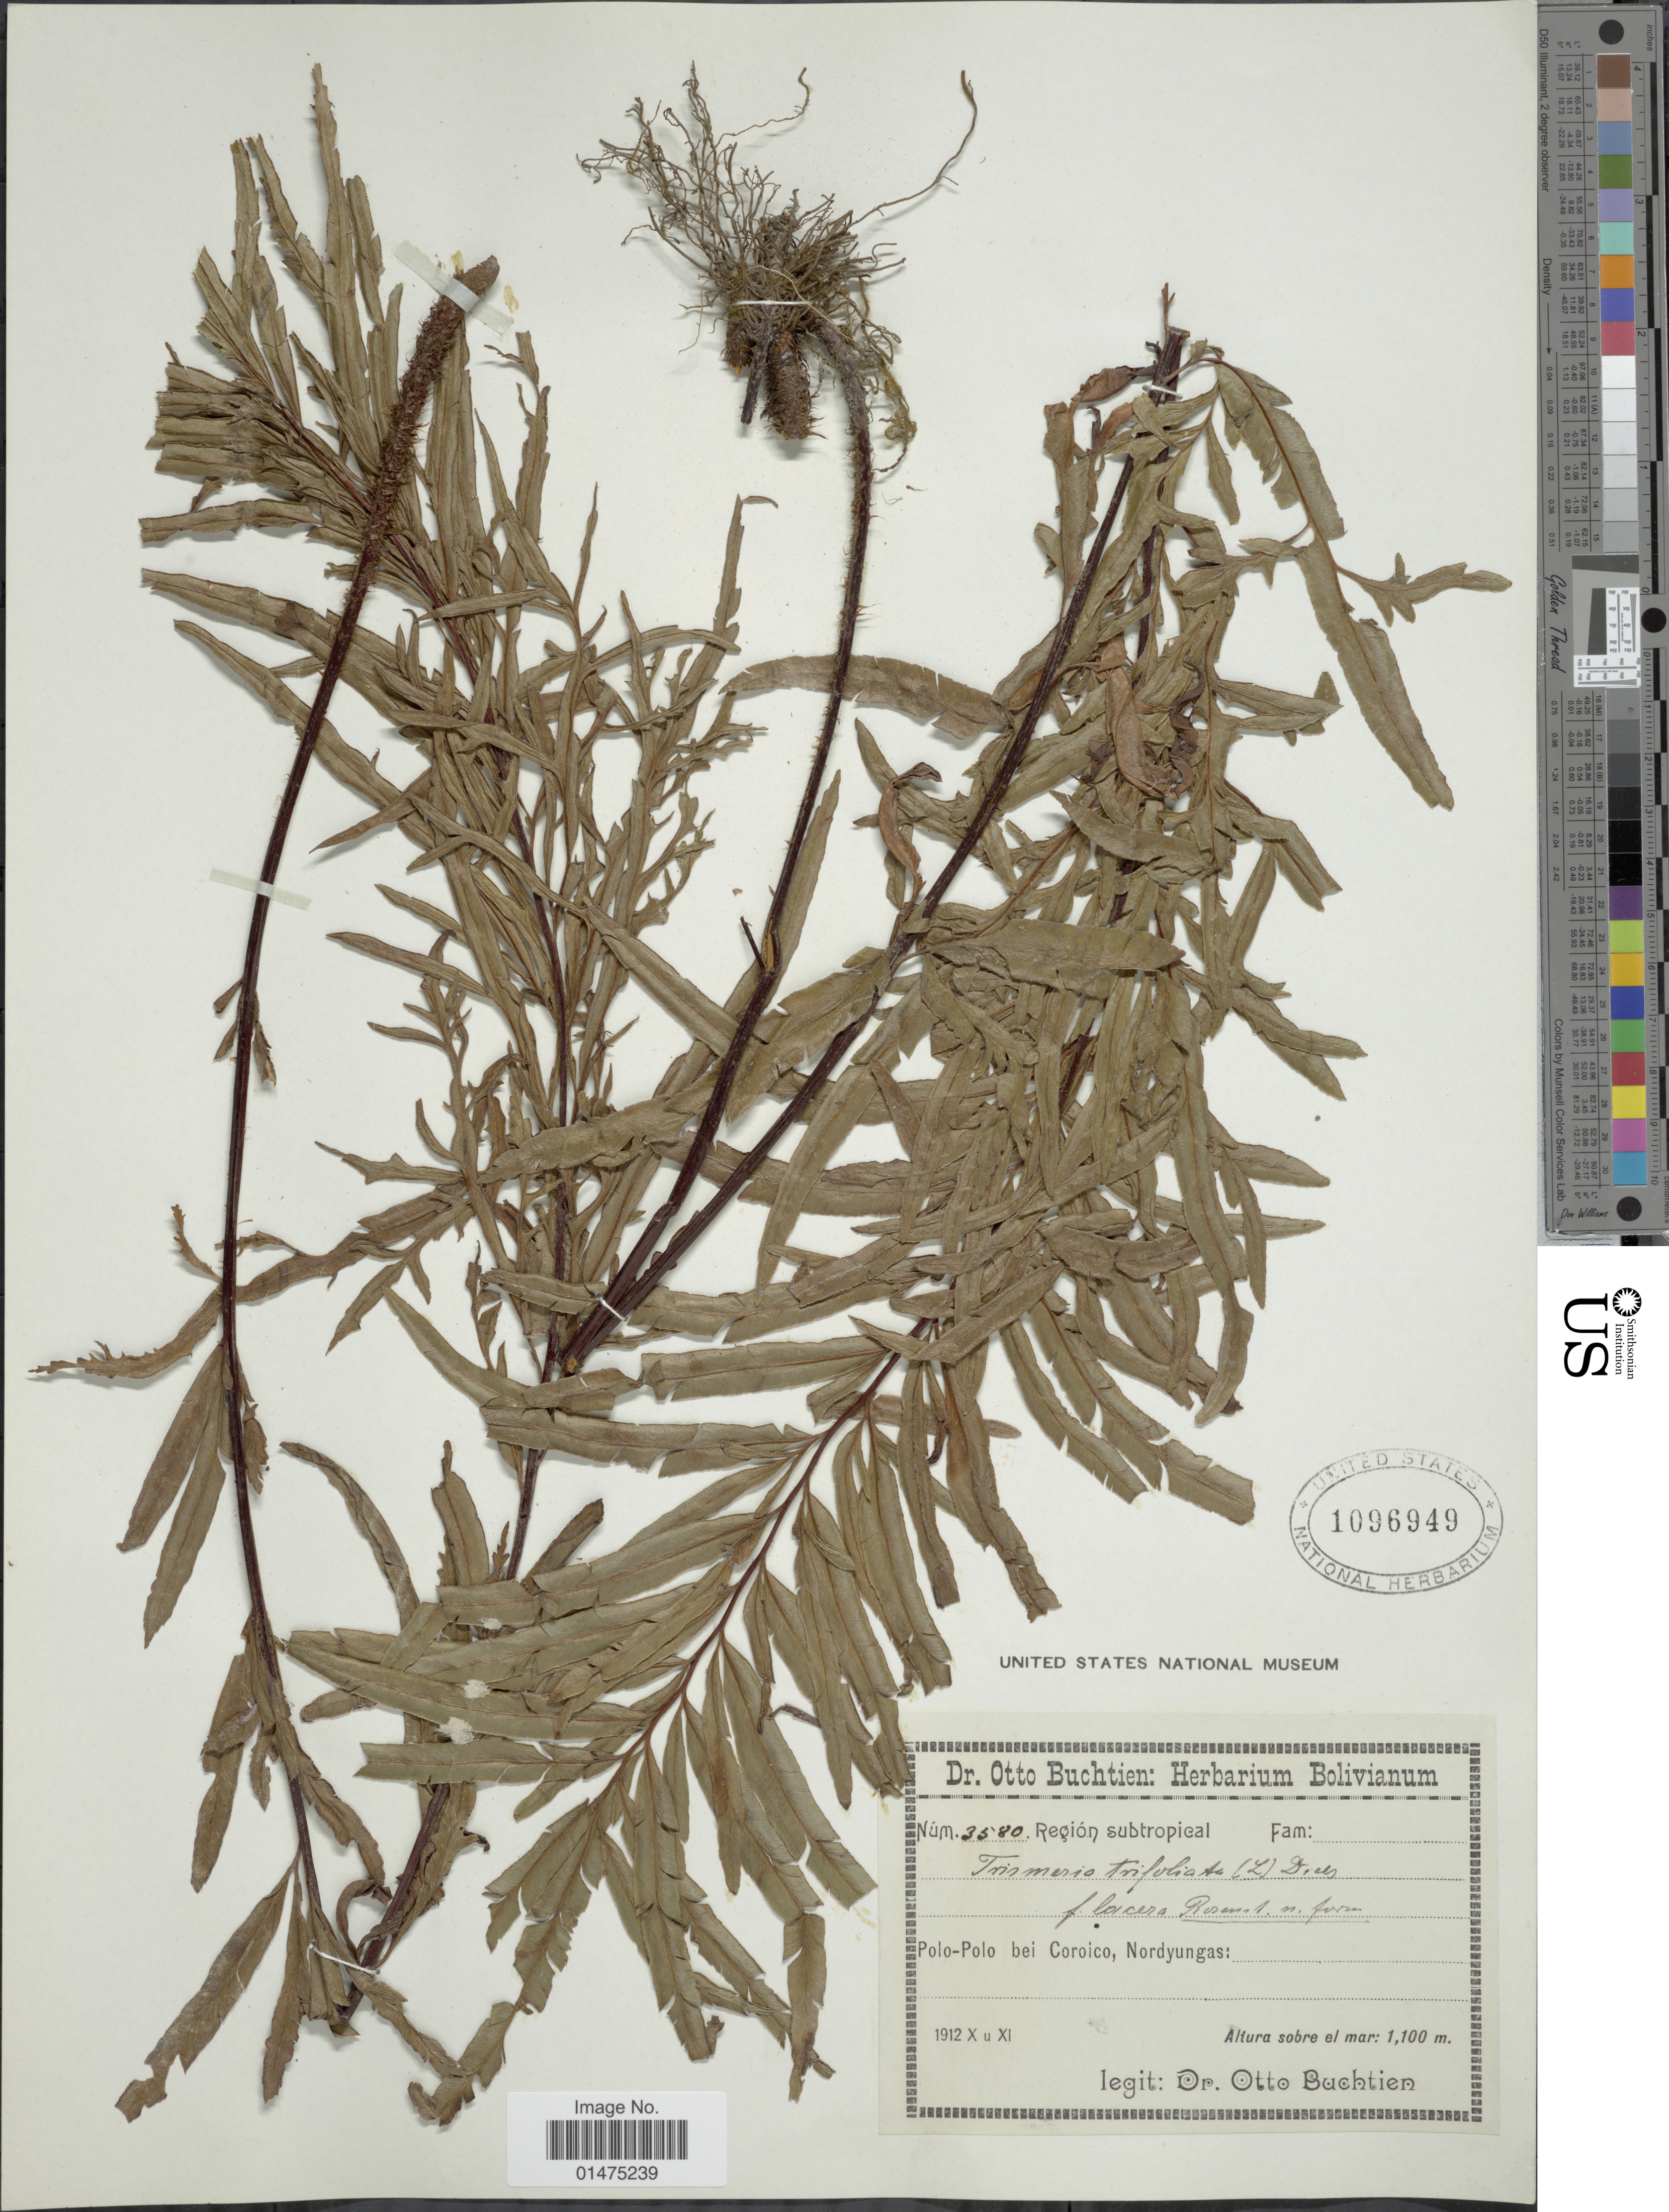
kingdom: Plantae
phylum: Tracheophyta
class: Polypodiopsida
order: Polypodiales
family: Pteridaceae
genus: Pityrogramma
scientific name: Pityrogramma trifoliata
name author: (L.) R.M. Tryon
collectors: O. Buchtien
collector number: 3580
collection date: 1912-01-11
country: Bolivia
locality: Polo-Polo bei Coroico, Nordyungas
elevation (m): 1100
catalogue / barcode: US 1096949